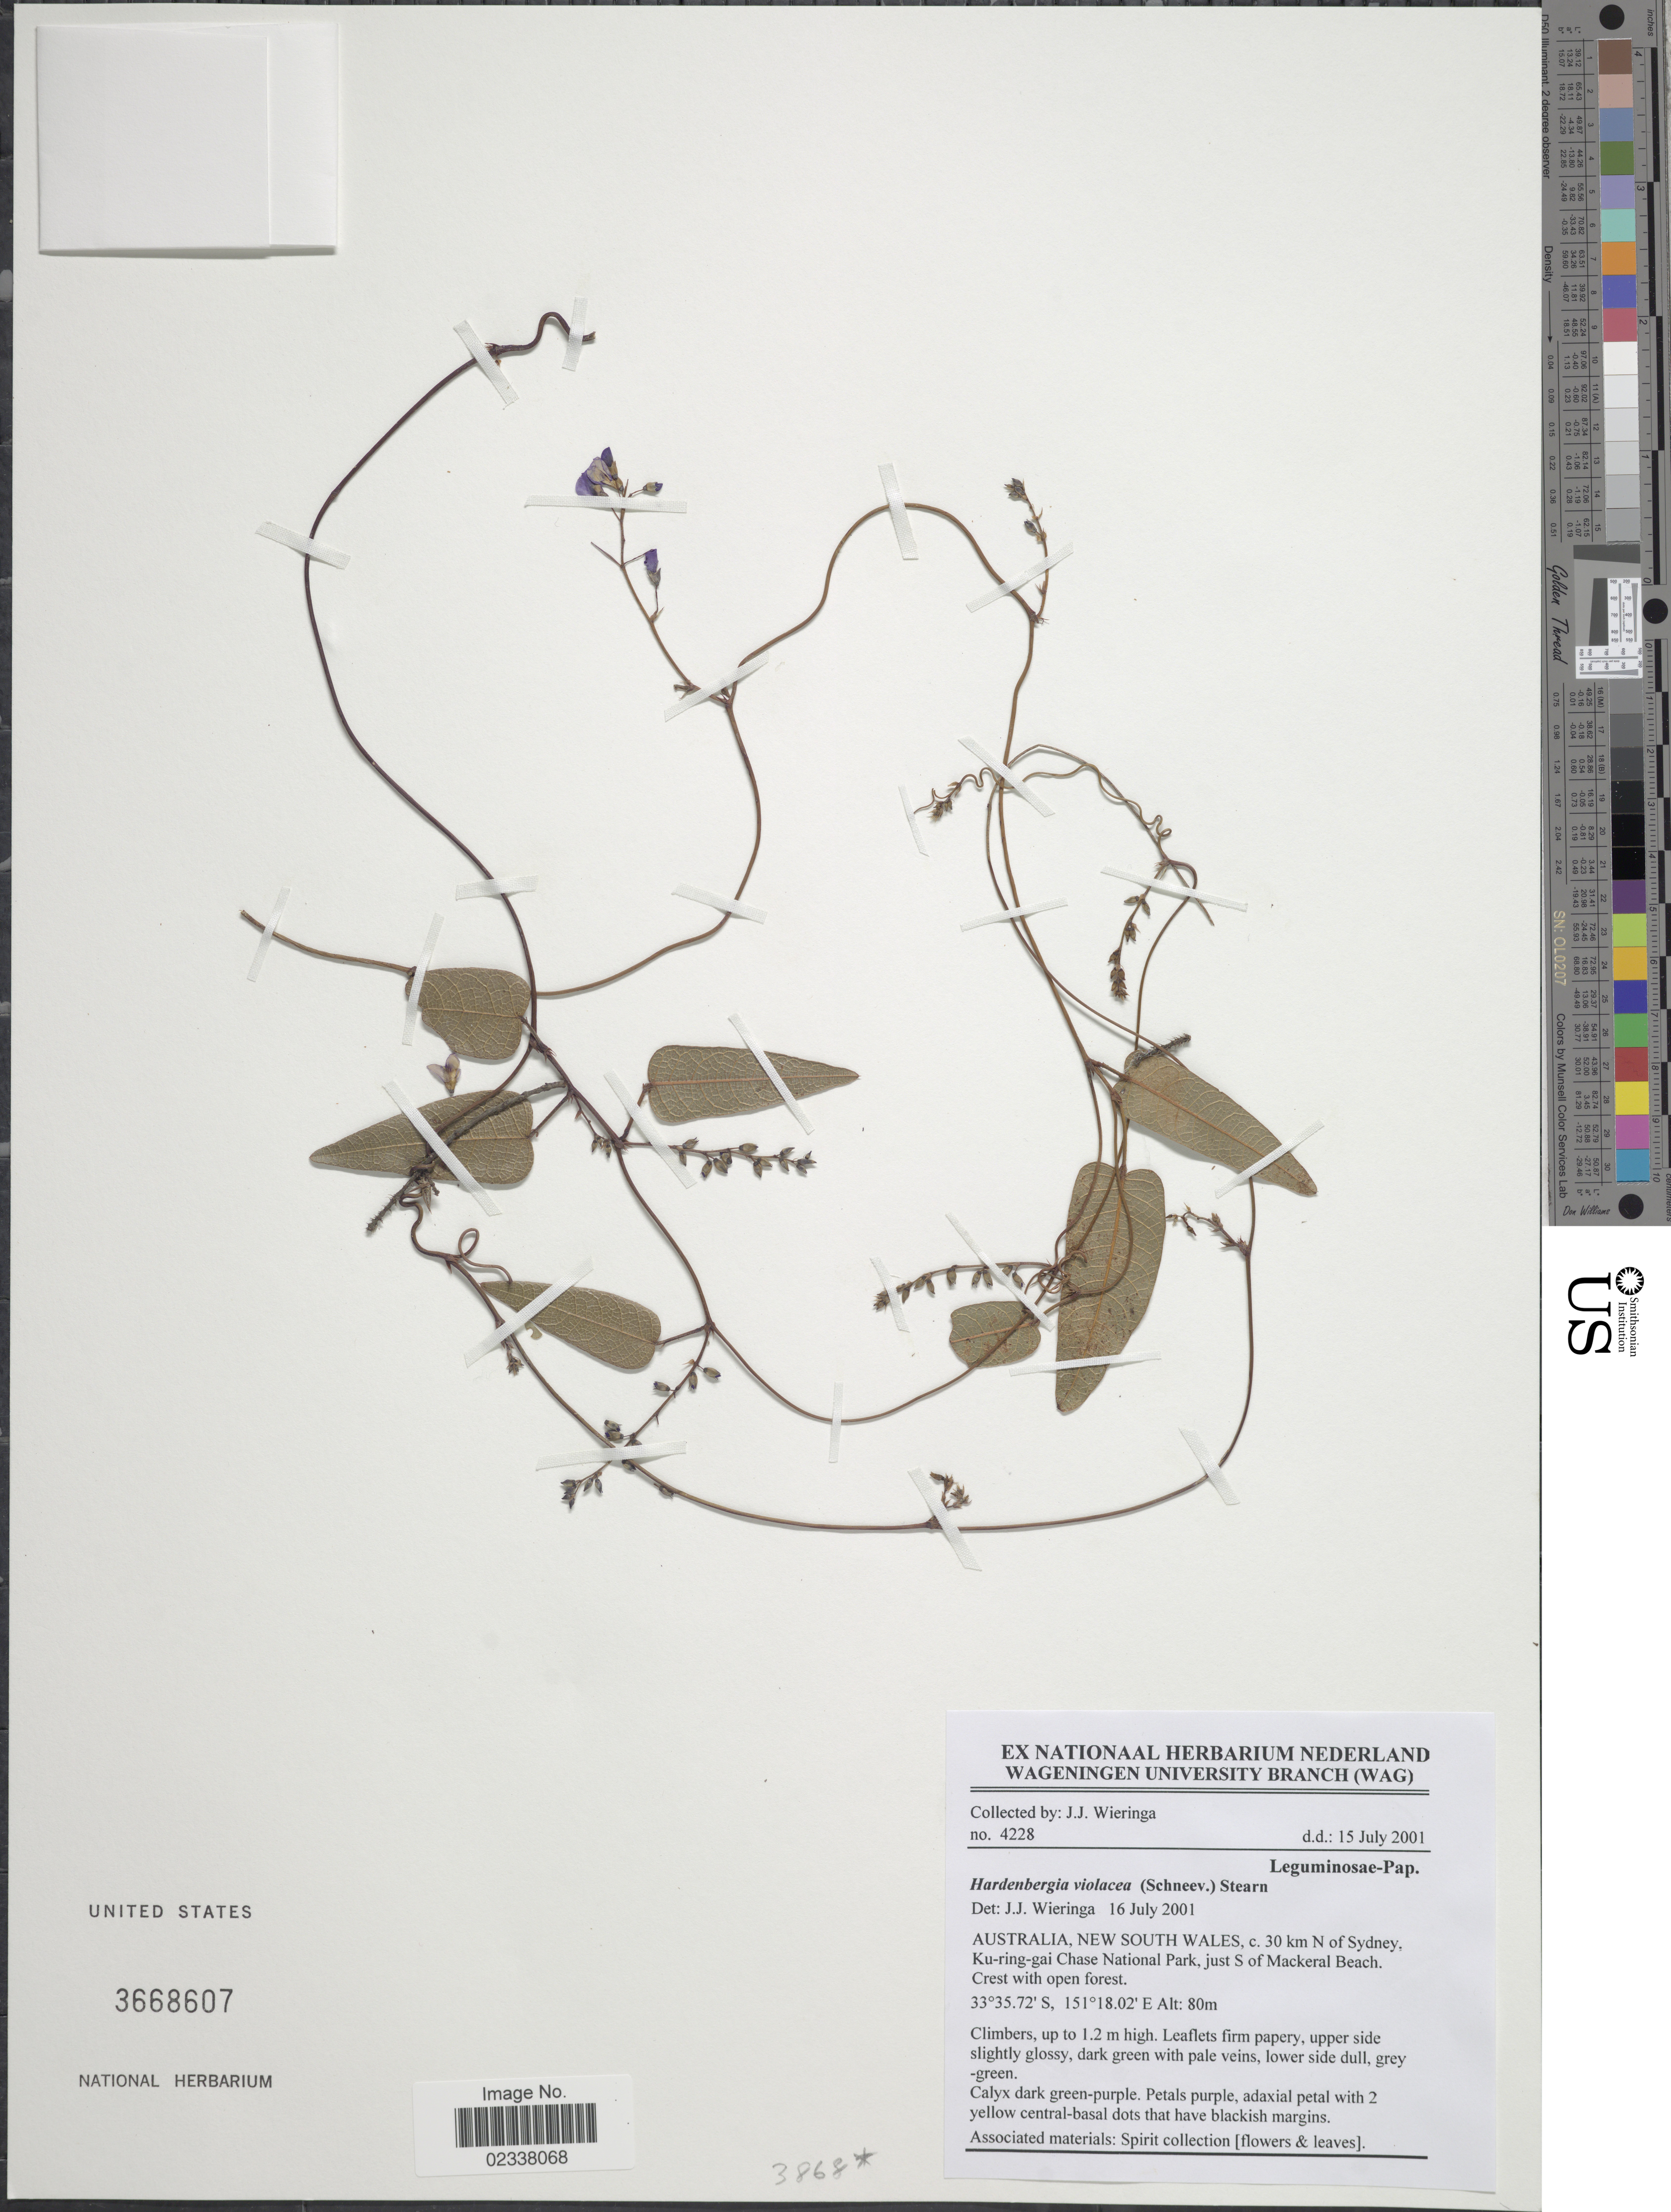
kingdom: Plantae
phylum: Tracheophyta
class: Magnoliopsida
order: Fabales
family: Fabaceae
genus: Hardenbergia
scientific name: Hardenbergia violacea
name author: (Schneev.) Stearn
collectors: J. Wieringa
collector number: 4228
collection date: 2001-07-15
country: Australia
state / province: New South Wales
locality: C. 30 km N of Sydney, Ku-ring-gai Chase National Park, just S of Mackeral Beach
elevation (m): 80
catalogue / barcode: US 3668607